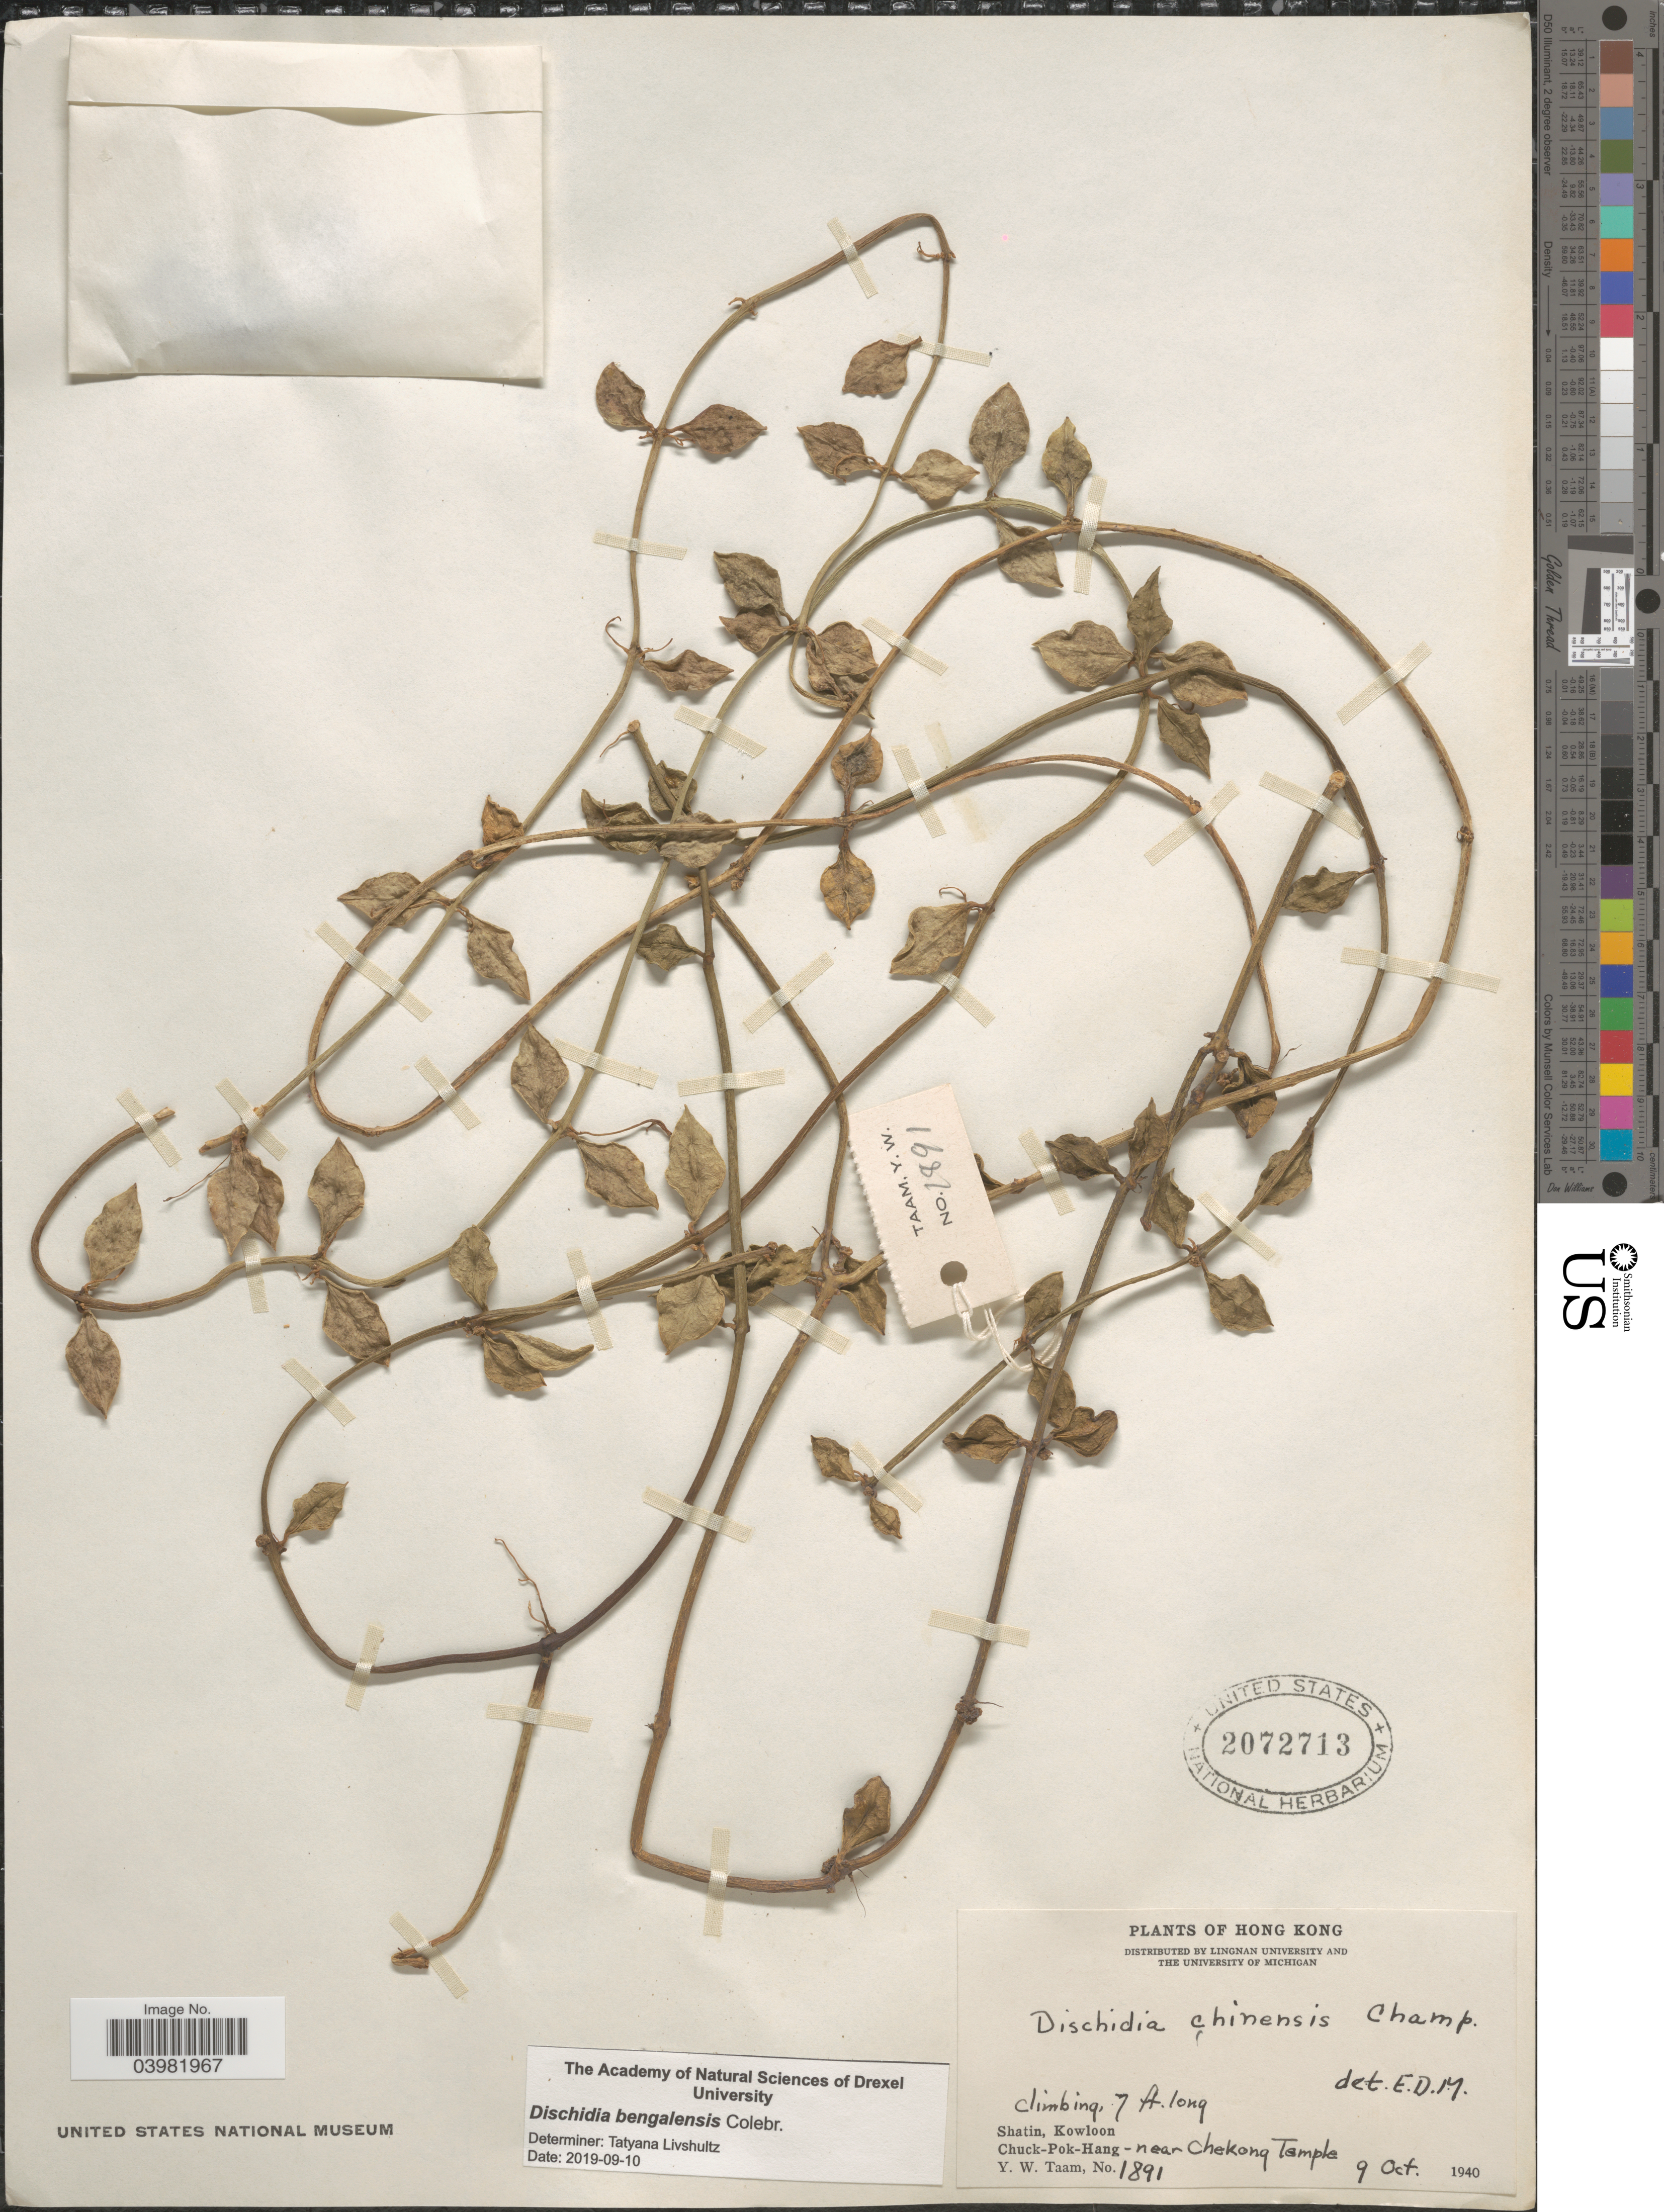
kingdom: Plantae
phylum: Tracheophyta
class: Magnoliopsida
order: Gentianales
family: Apocynaceae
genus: Dischidia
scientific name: Dischidia bengalensis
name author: Colebr.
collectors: Y. W. Taam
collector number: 1891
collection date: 1940-10-09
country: China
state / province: Hong Kong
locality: Shatin, Kowloon. Chuck-Pok-Hang-near Chekong Temple.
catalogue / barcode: US 2072713